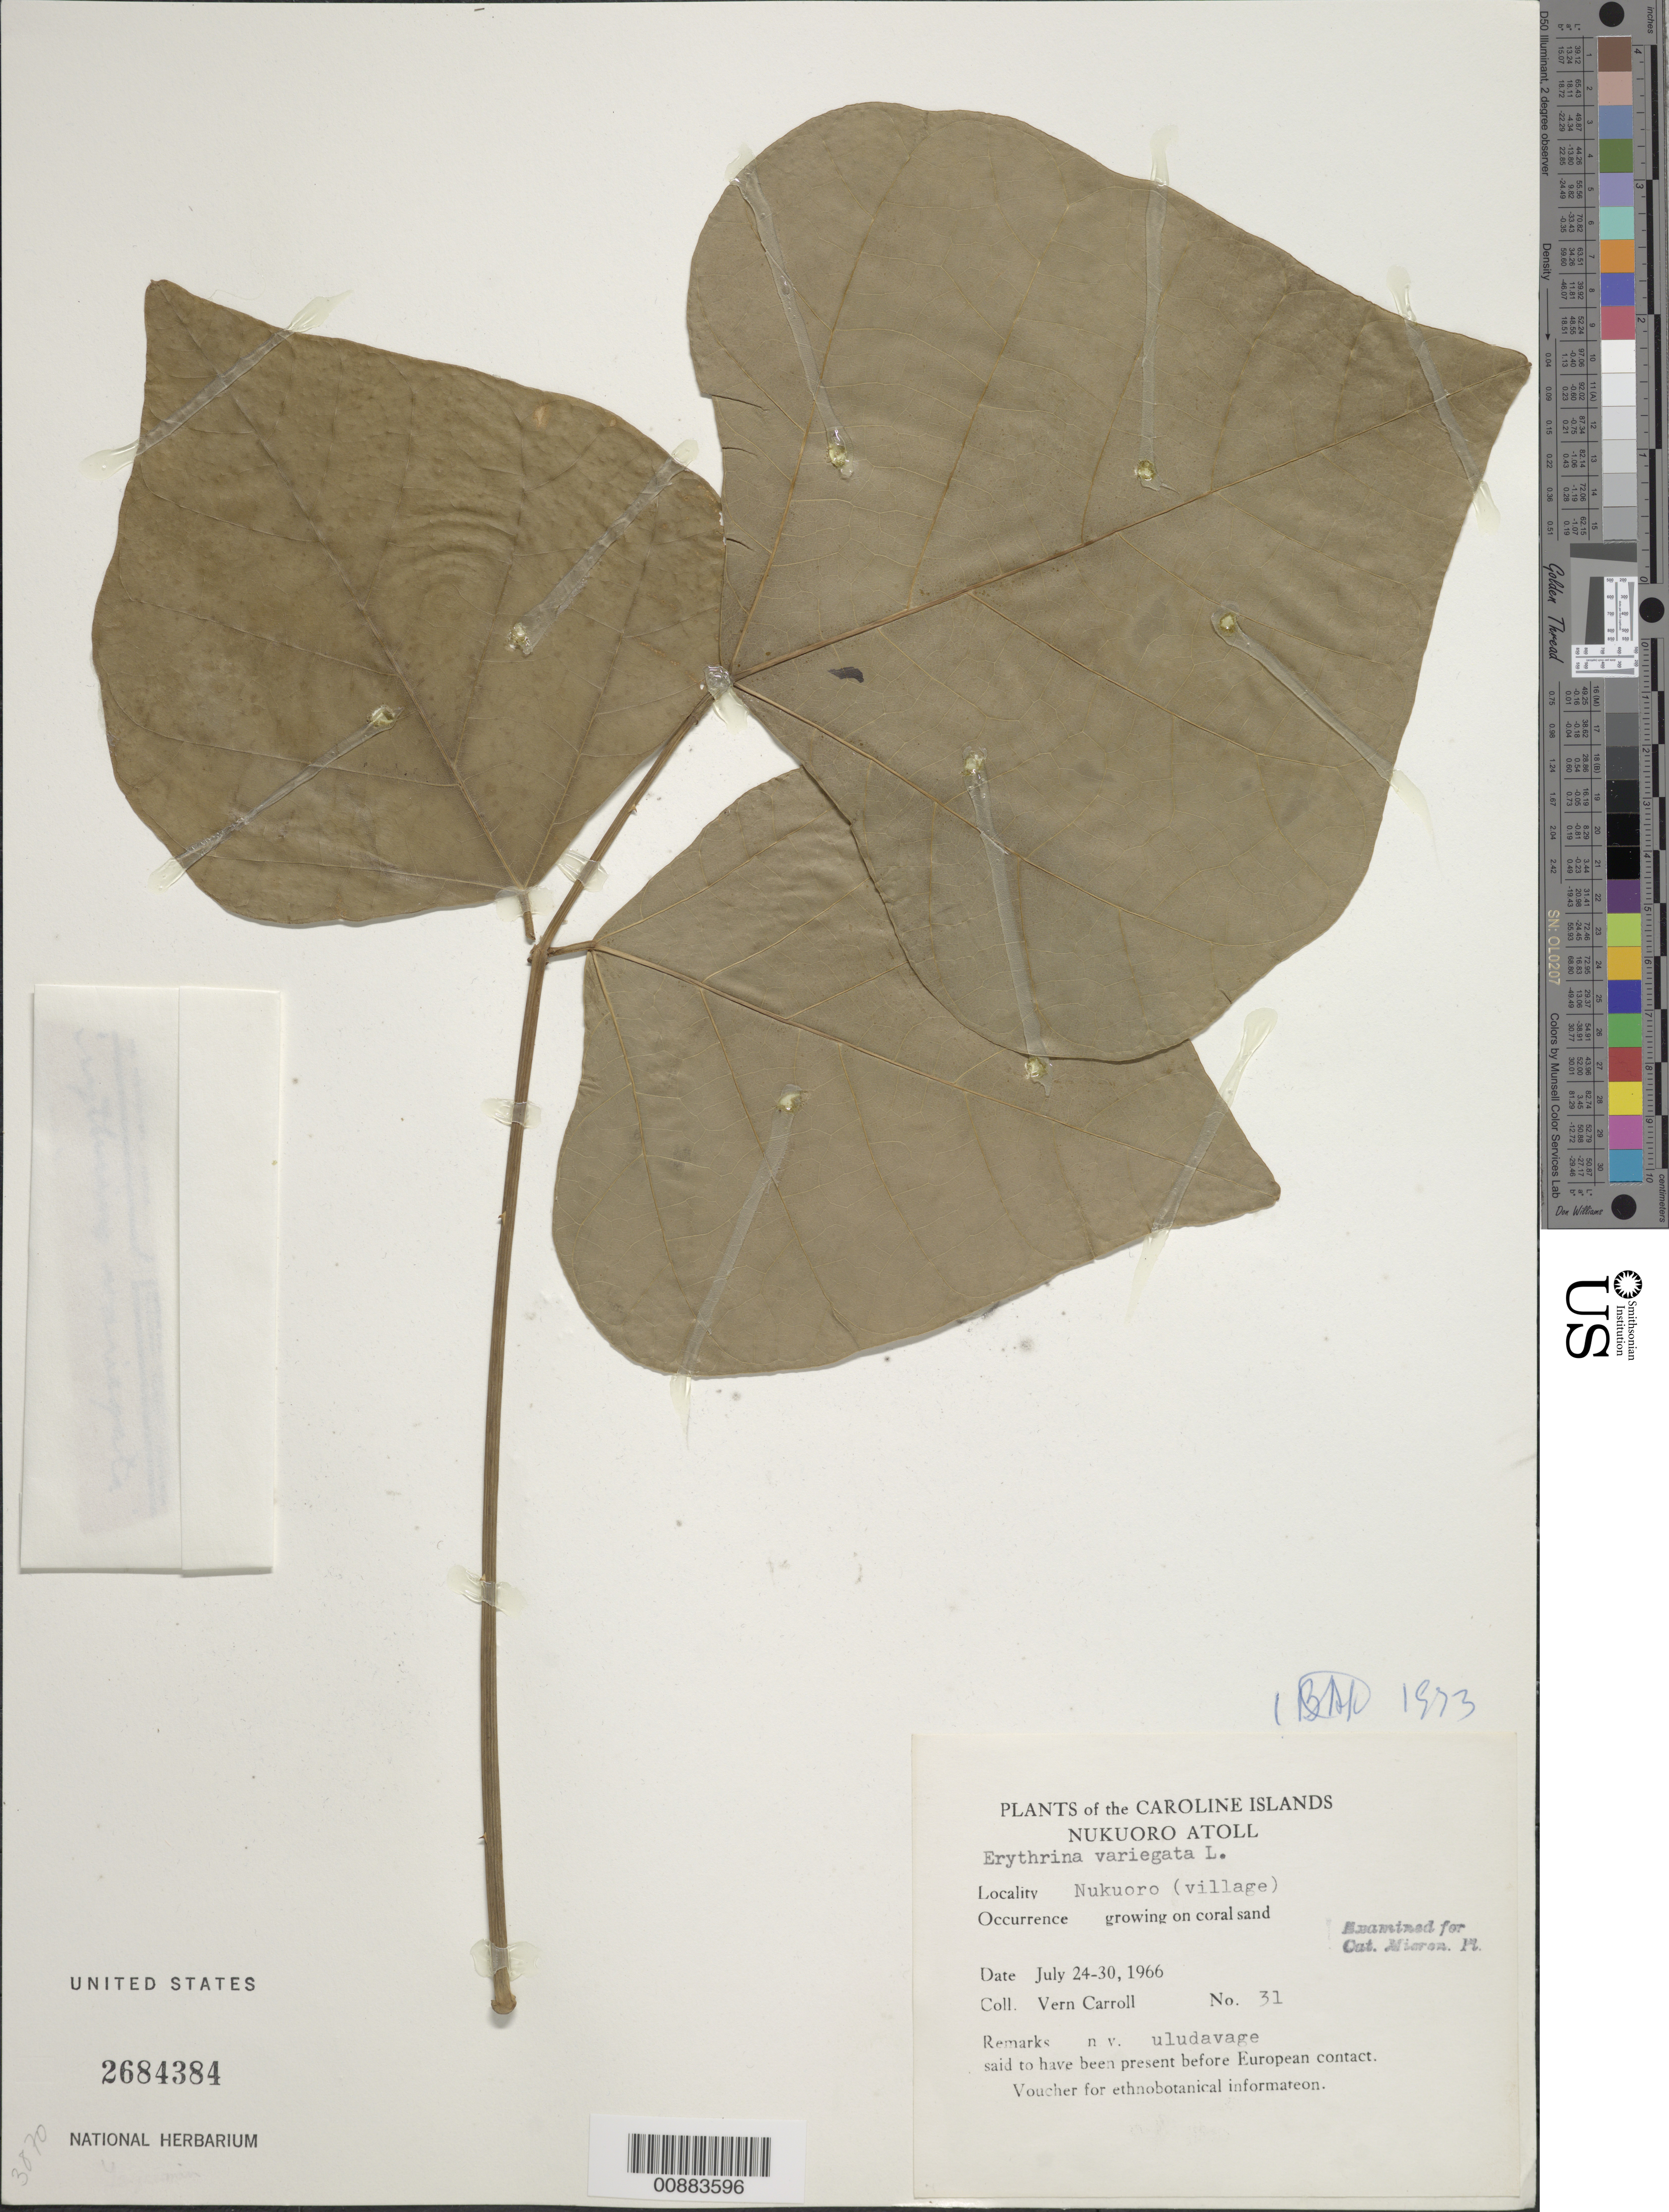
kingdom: Plantae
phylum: Tracheophyta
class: Magnoliopsida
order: Fabales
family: Fabaceae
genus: Erythrina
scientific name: Erythrina variegata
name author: L.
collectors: V. Carroll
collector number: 31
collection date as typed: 24 Jul 1966 to 30 Jul 1966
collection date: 1966-07-24/1966-07-30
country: Micronesia, Federated States of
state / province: Pohnpei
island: Nukuoro Atoll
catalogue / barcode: US 2684384